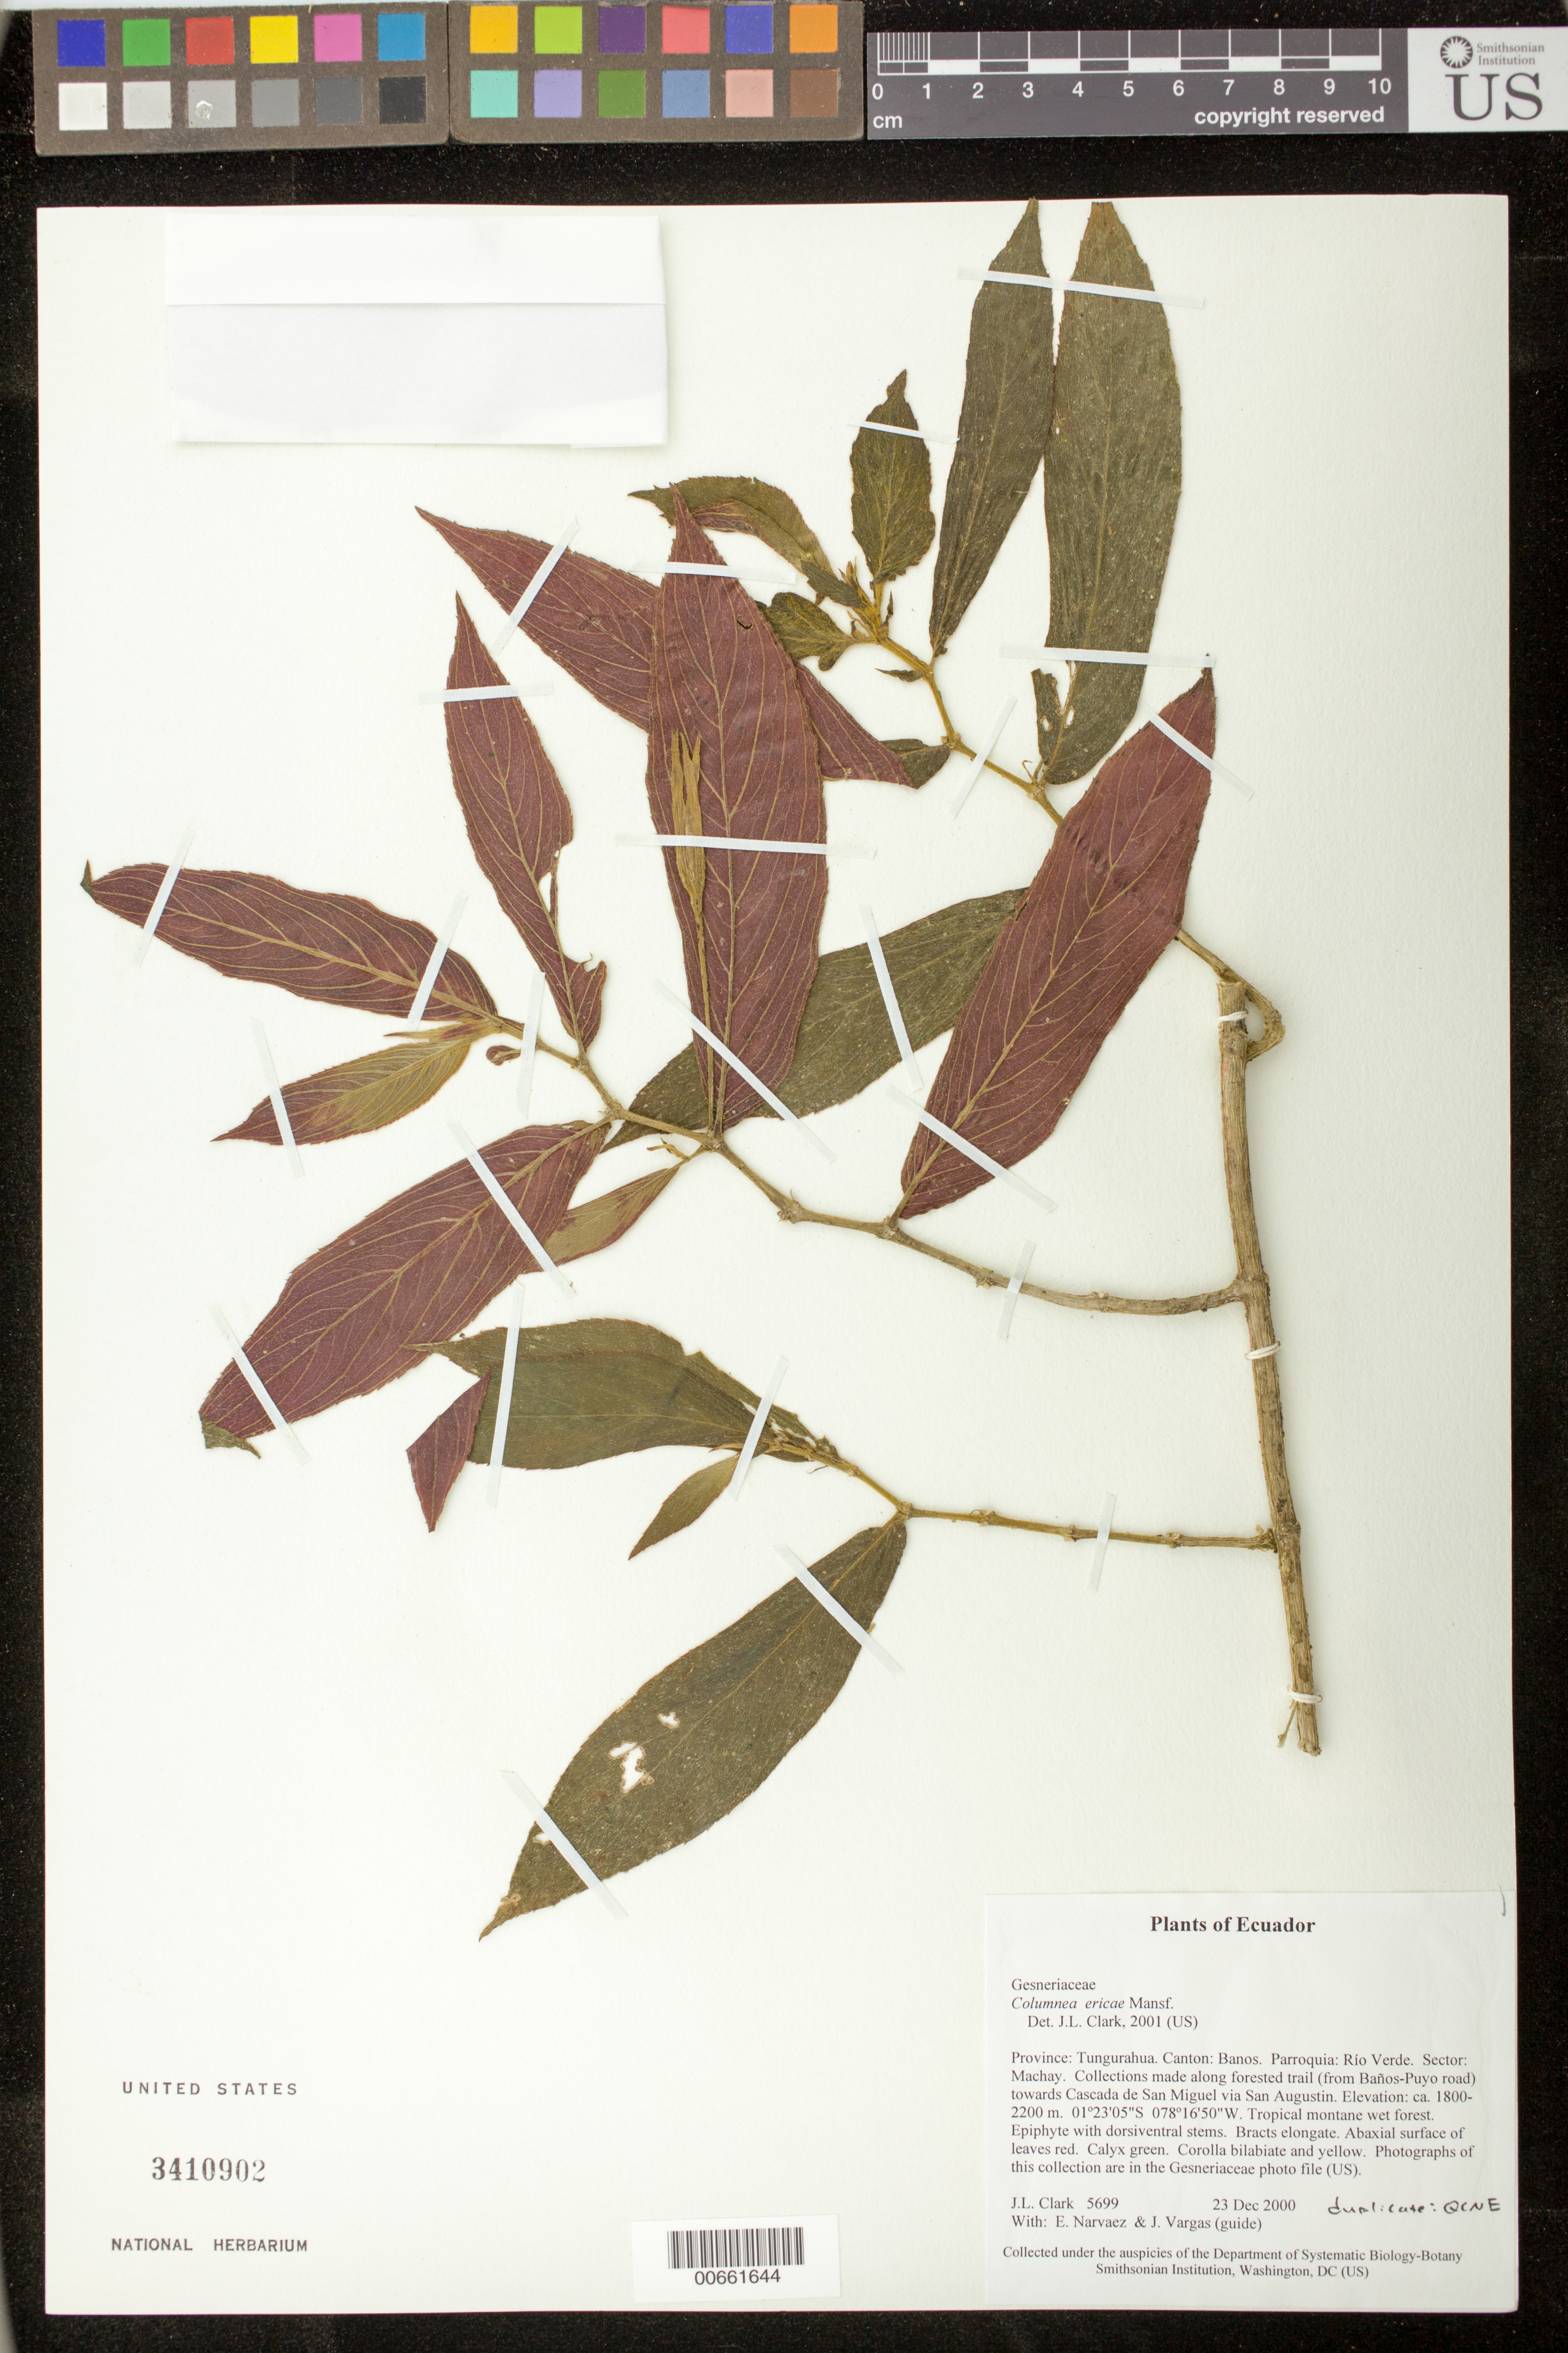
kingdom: Plantae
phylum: Tracheophyta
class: Magnoliopsida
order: Lamiales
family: Gesneriaceae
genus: Columnea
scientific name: Columnea ericae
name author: Mansf.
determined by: Clark, J. L., (SEL), The Marie Selby Botanical Garden (UNITED STATES)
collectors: J. L. Clark, E. Narváez & J. Vargas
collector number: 5699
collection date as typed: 23 Dec 2000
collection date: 2000-12-23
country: Ecuador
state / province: Tungurahua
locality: Cantón: Banos. Parroquia: Río Verde. Sector: Machay. Collections made along forested trail (from Baños-Puyo road) towards Cascada de San Miguel via San Augustin.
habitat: Tropical montane wet forest.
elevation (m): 1800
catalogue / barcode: US 3410902